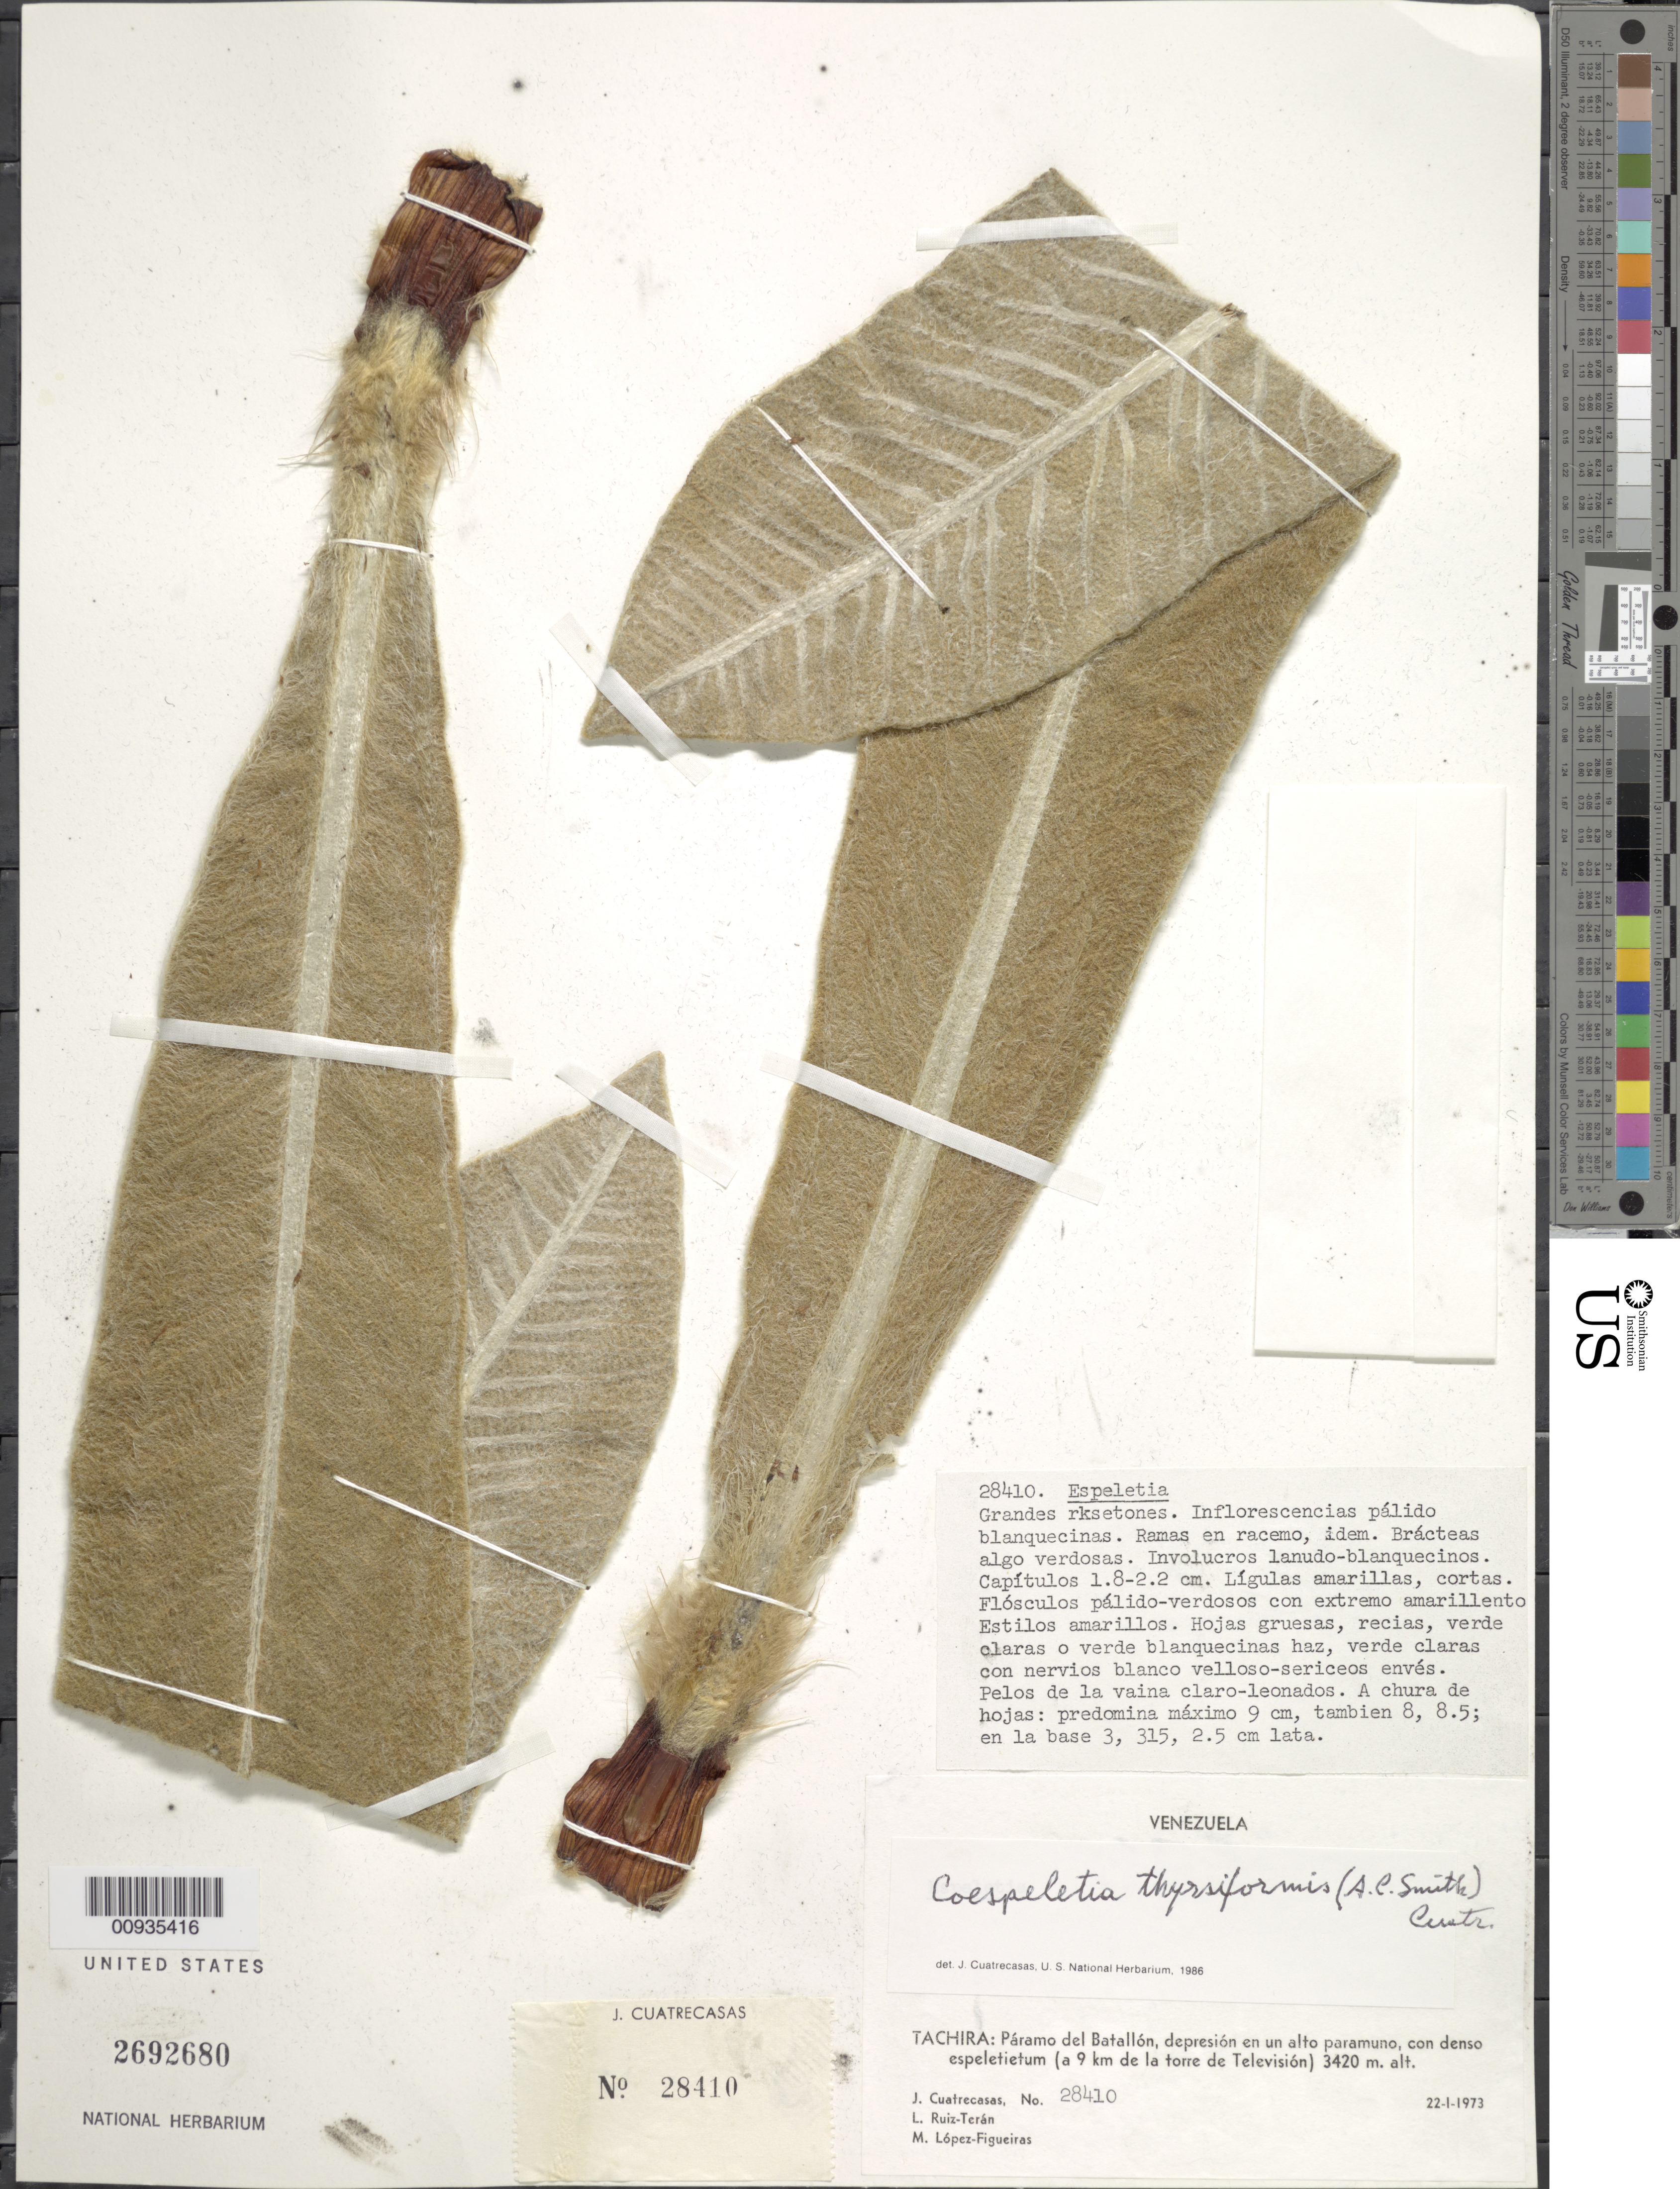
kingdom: Plantae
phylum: Tracheophyta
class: Magnoliopsida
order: Asterales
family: Asteraceae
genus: Coespeletia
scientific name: Coespeletia thyrsiformis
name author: (A.C. Sm.) Cuatrec.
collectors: J. Cuatrecasas, L. E. Ruíz-Terán & M. López Figueiras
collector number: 28140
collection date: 1973-01-22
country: Venezuela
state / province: Táchira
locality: Páramo del Batallón. Depresión en un alto paramuno, con densoespeletietum (a 9 km de la torre de Televisión.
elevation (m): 3420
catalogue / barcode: US 2692680